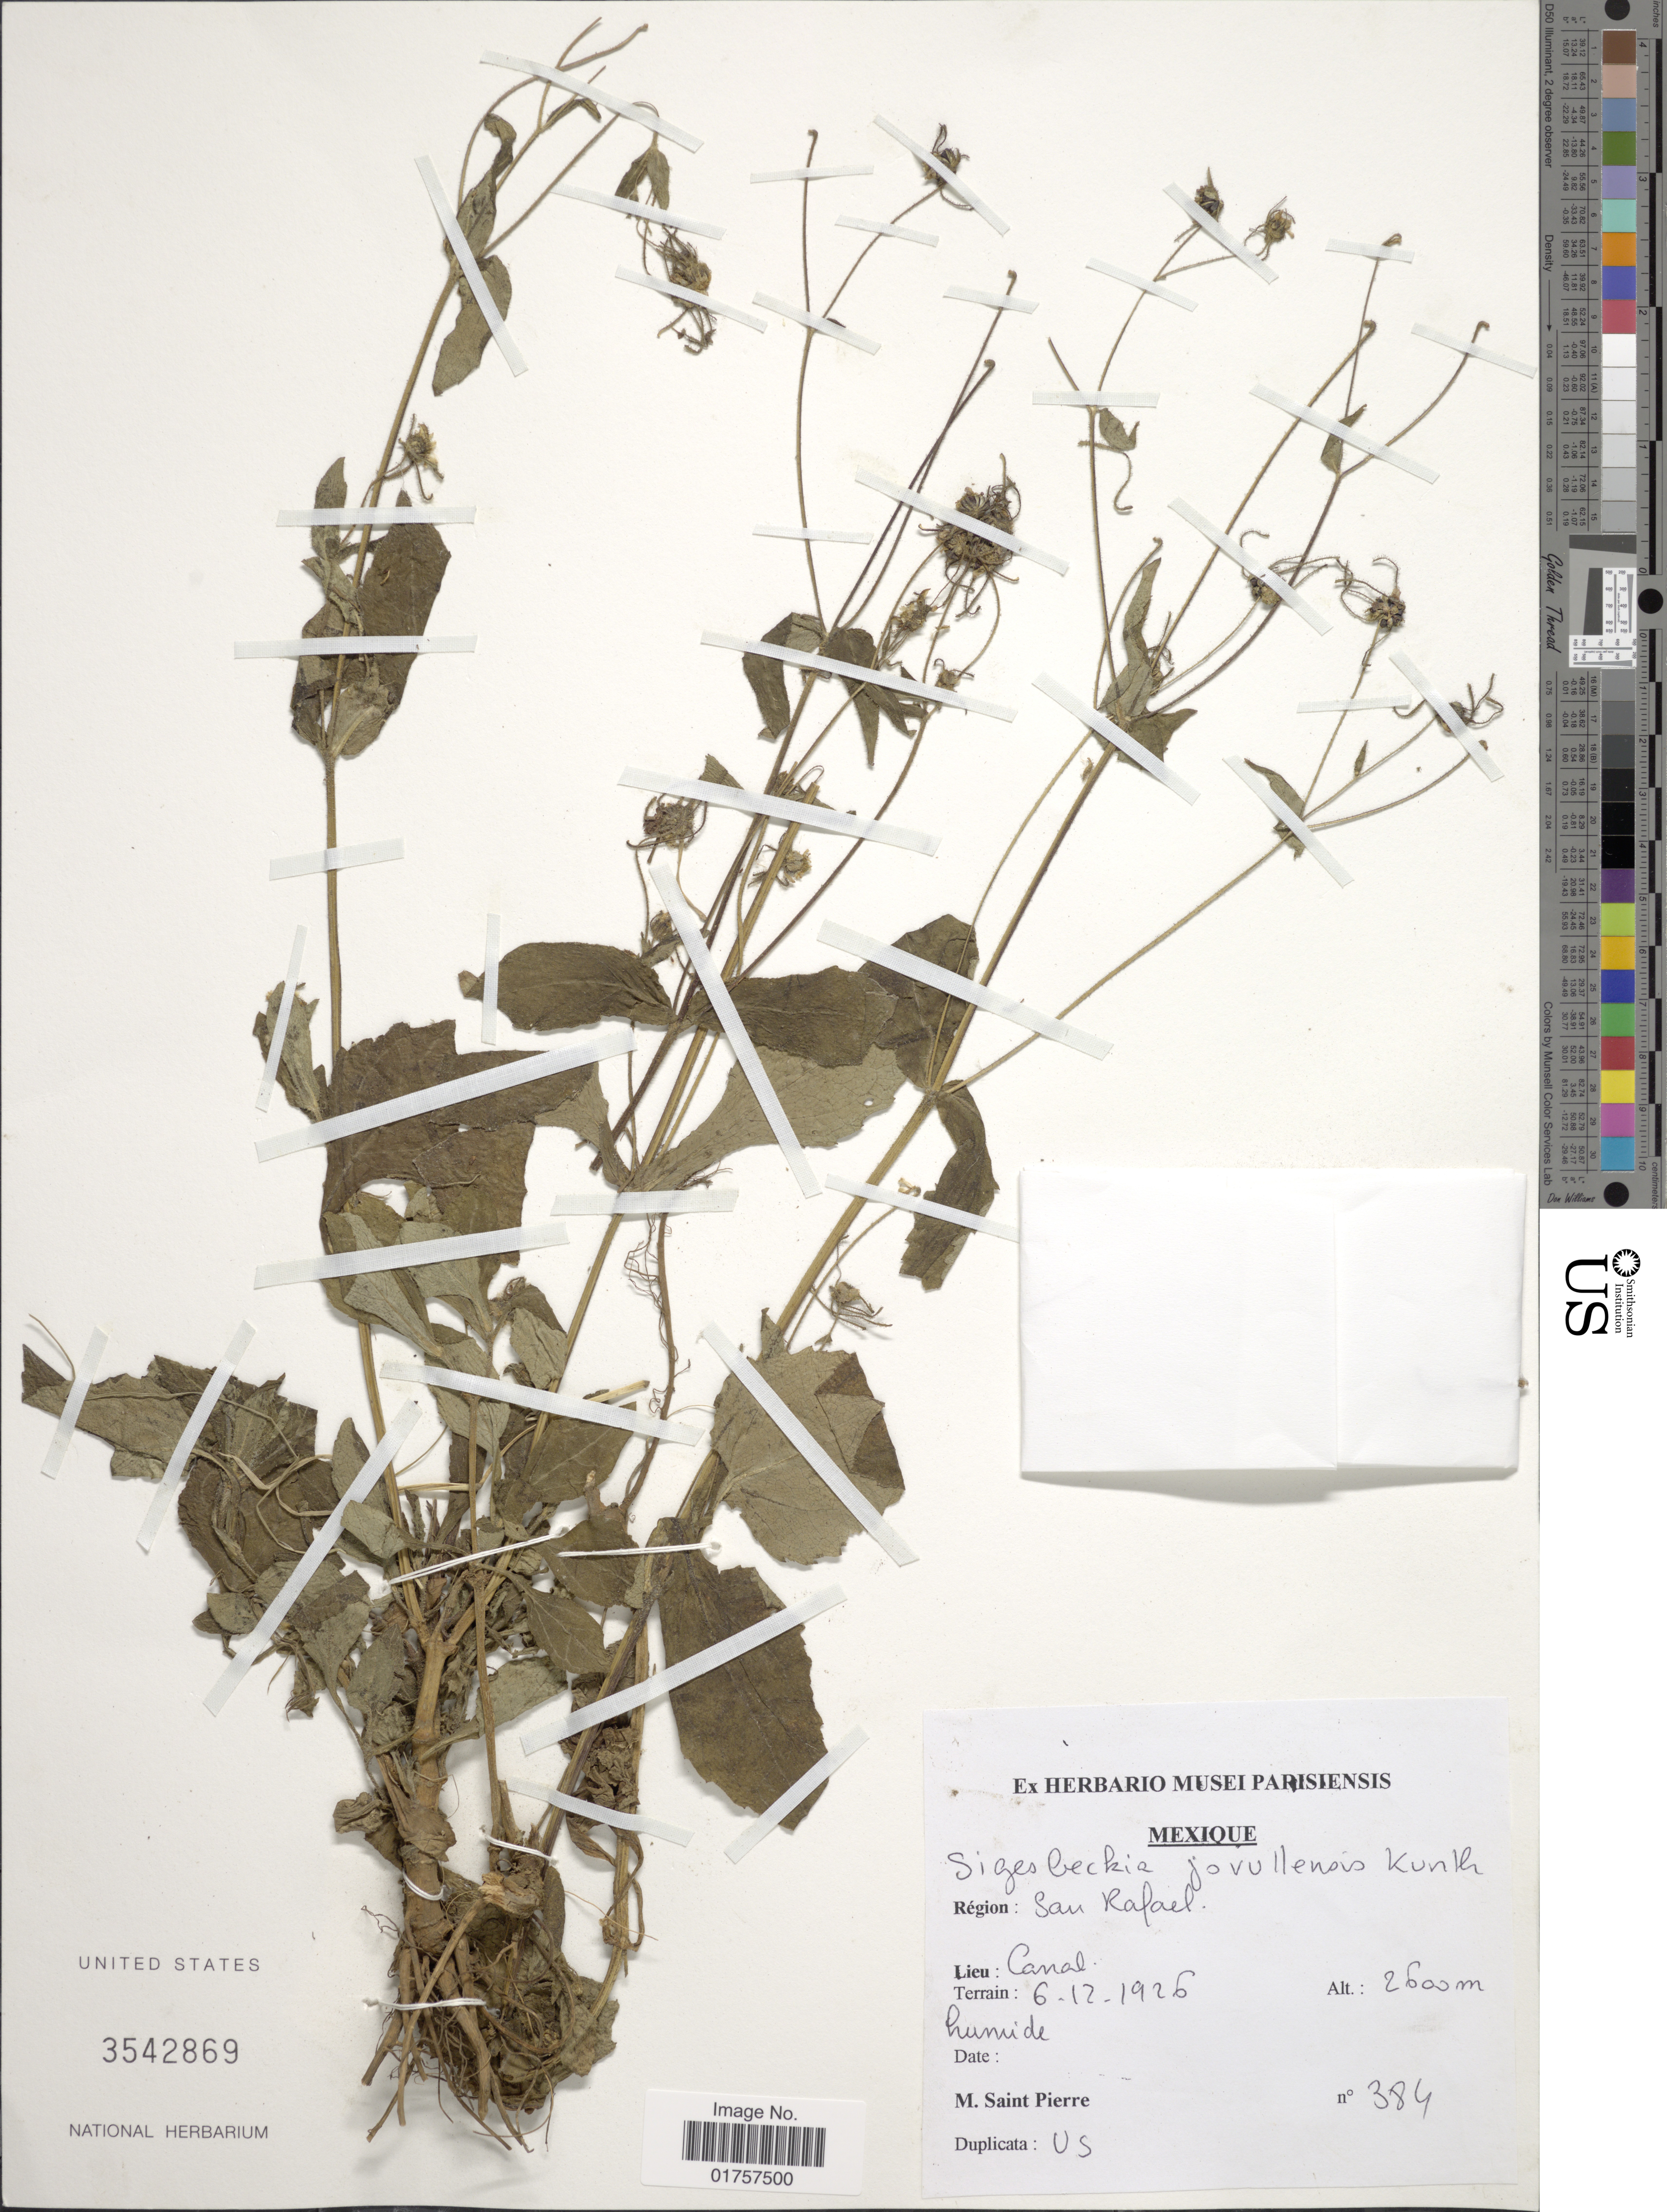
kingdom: Plantae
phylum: Tracheophyta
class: Magnoliopsida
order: Asterales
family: Asteraceae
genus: Sigesbeckia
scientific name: Sigesbeckia jorullensis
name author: Kunth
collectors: M. Saint-Pierre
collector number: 384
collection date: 1926-12-06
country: Mexico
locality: Région: San Rafael. Lieu: Canal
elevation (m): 2600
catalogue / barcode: US 3542869